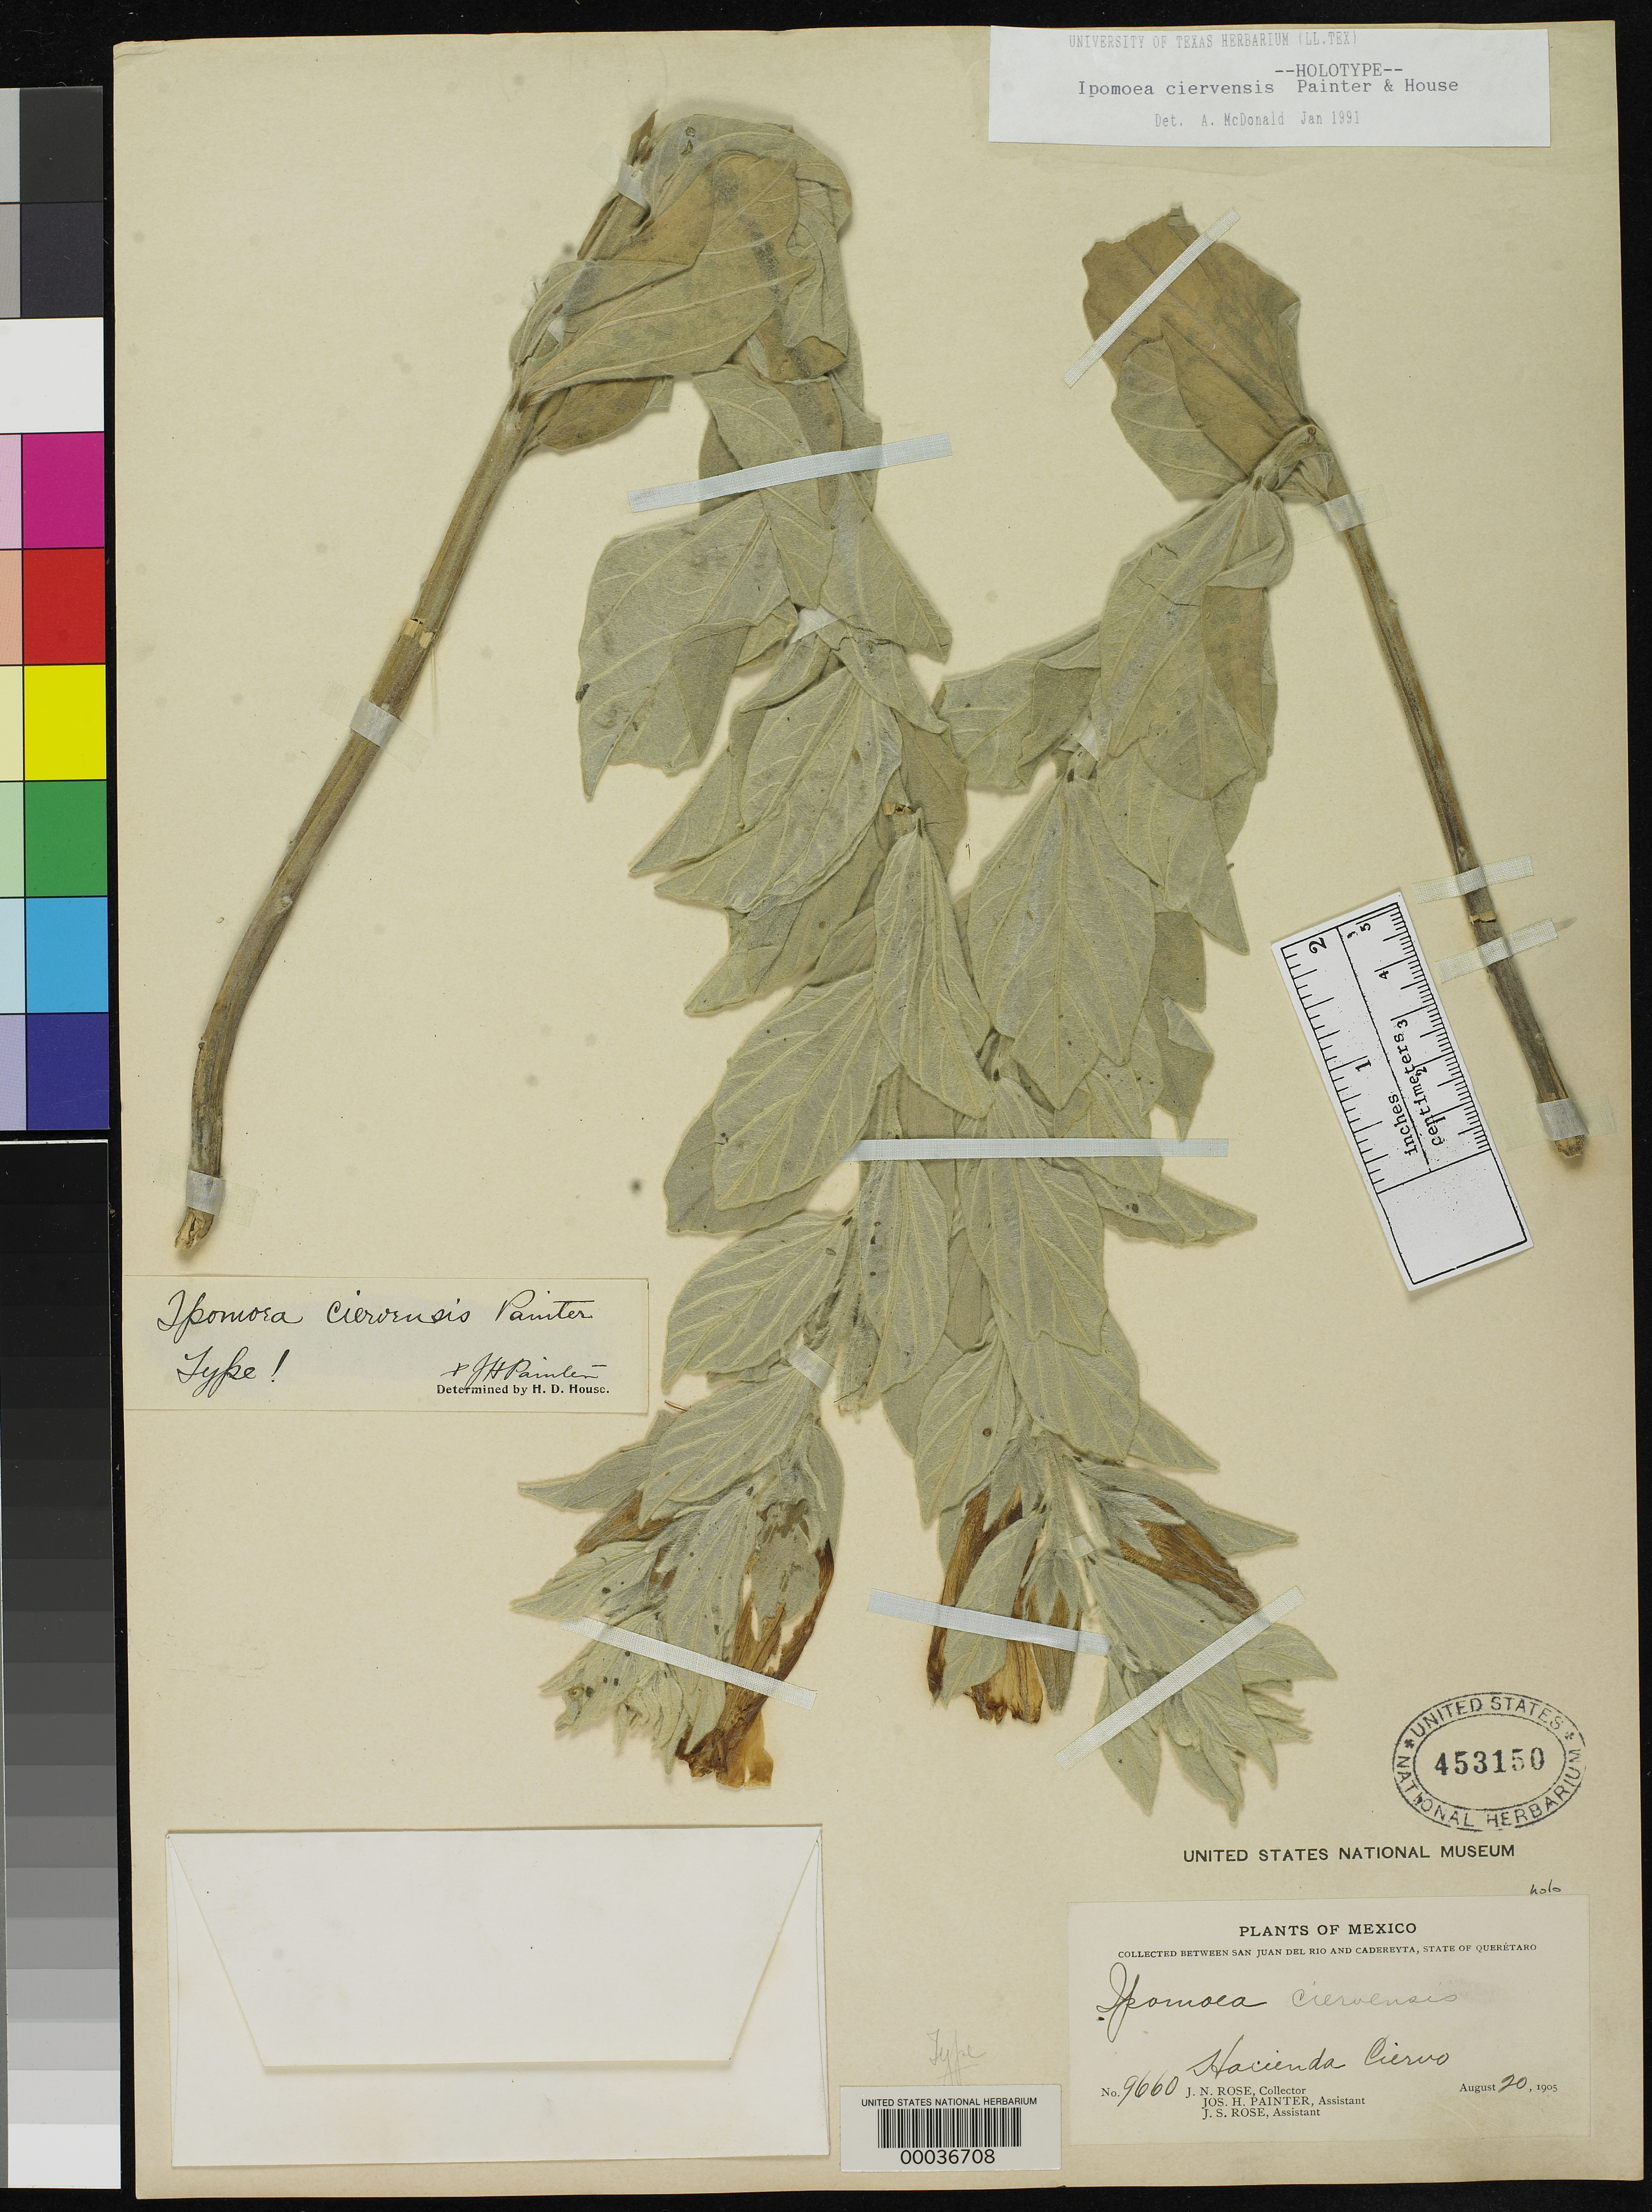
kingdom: Plantae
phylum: Tracheophyta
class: Magnoliopsida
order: Solanales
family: Convolvulaceae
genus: Ipomoea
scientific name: Ipomoea ciervensis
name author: J.H. Painter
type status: Holotype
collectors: J. N. Rose, J. H. Painter & J. S. Rose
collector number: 9660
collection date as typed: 20 Aug 1905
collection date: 1905-08-20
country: Mexico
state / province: Querétaro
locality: Hacienda Ciervo, between San Juan del Rio and Cadereyta.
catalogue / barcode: US 453150